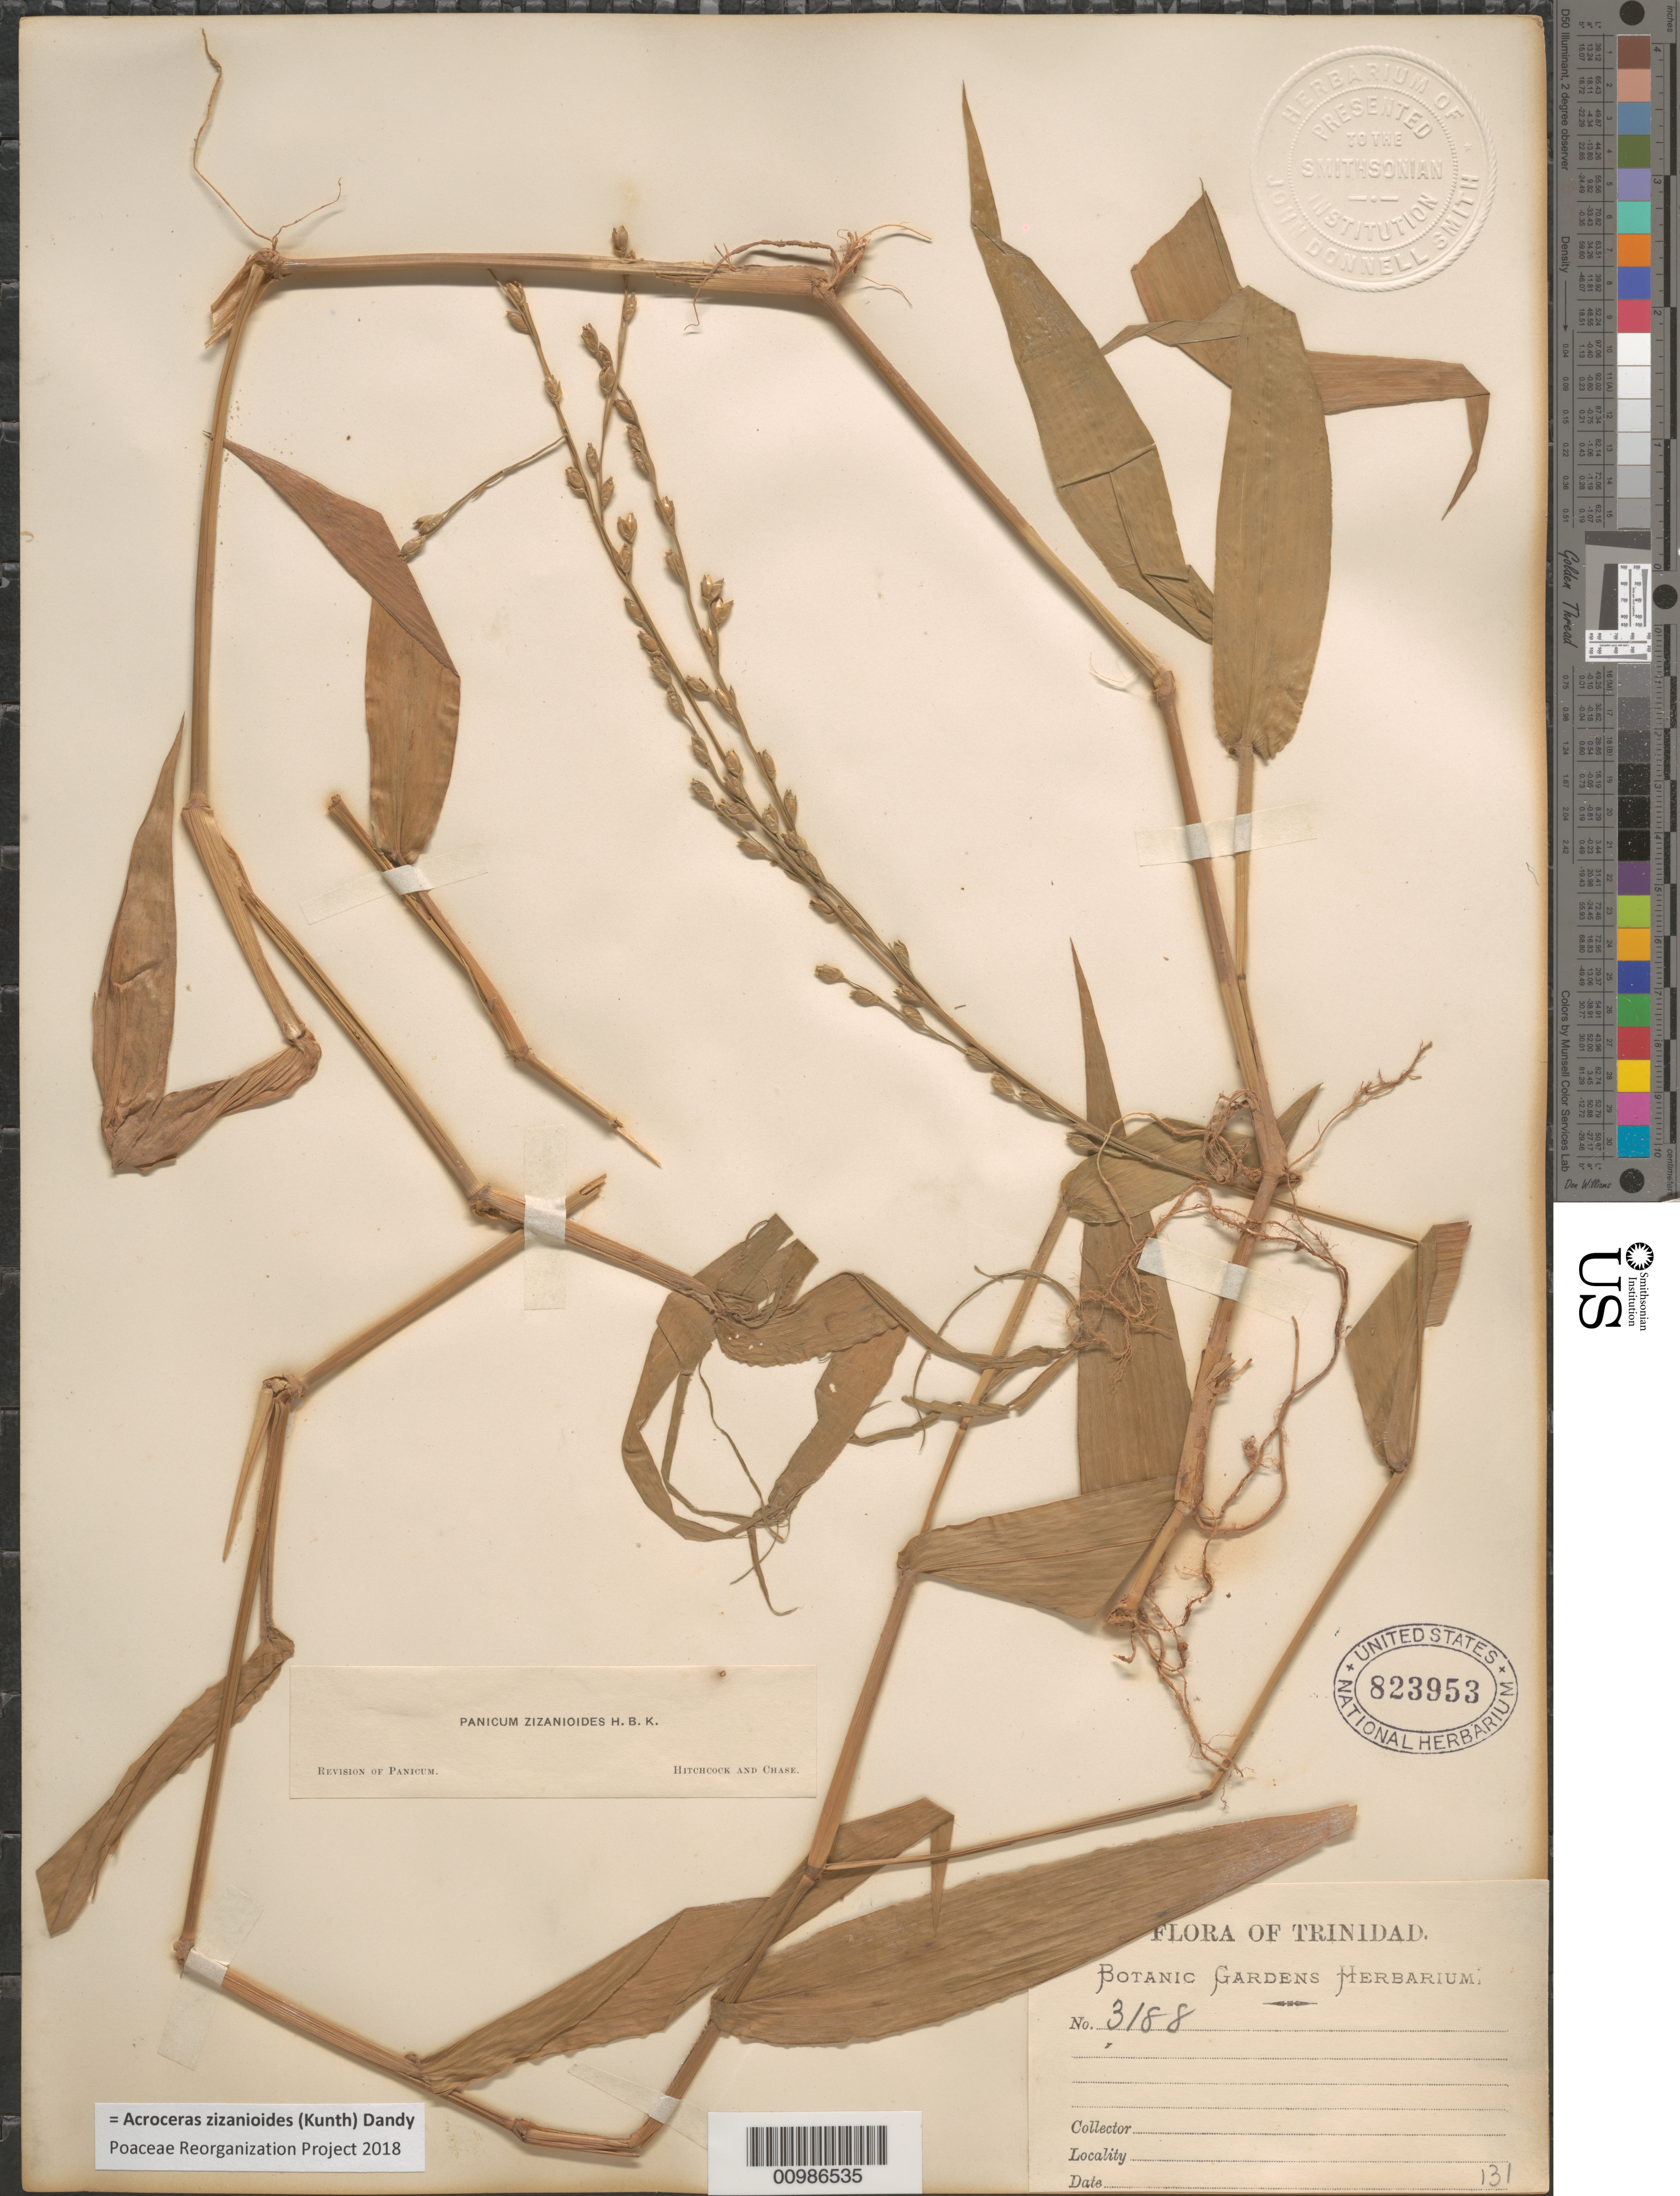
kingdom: Plantae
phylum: Tracheophyta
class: Liliopsida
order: Poales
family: Poaceae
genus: Acroceras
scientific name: Acroceras zizanioides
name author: (Kunth) Dandy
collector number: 3188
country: Trinidad and Tobago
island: Trinidad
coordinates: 0 N, 0 E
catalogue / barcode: US 823953